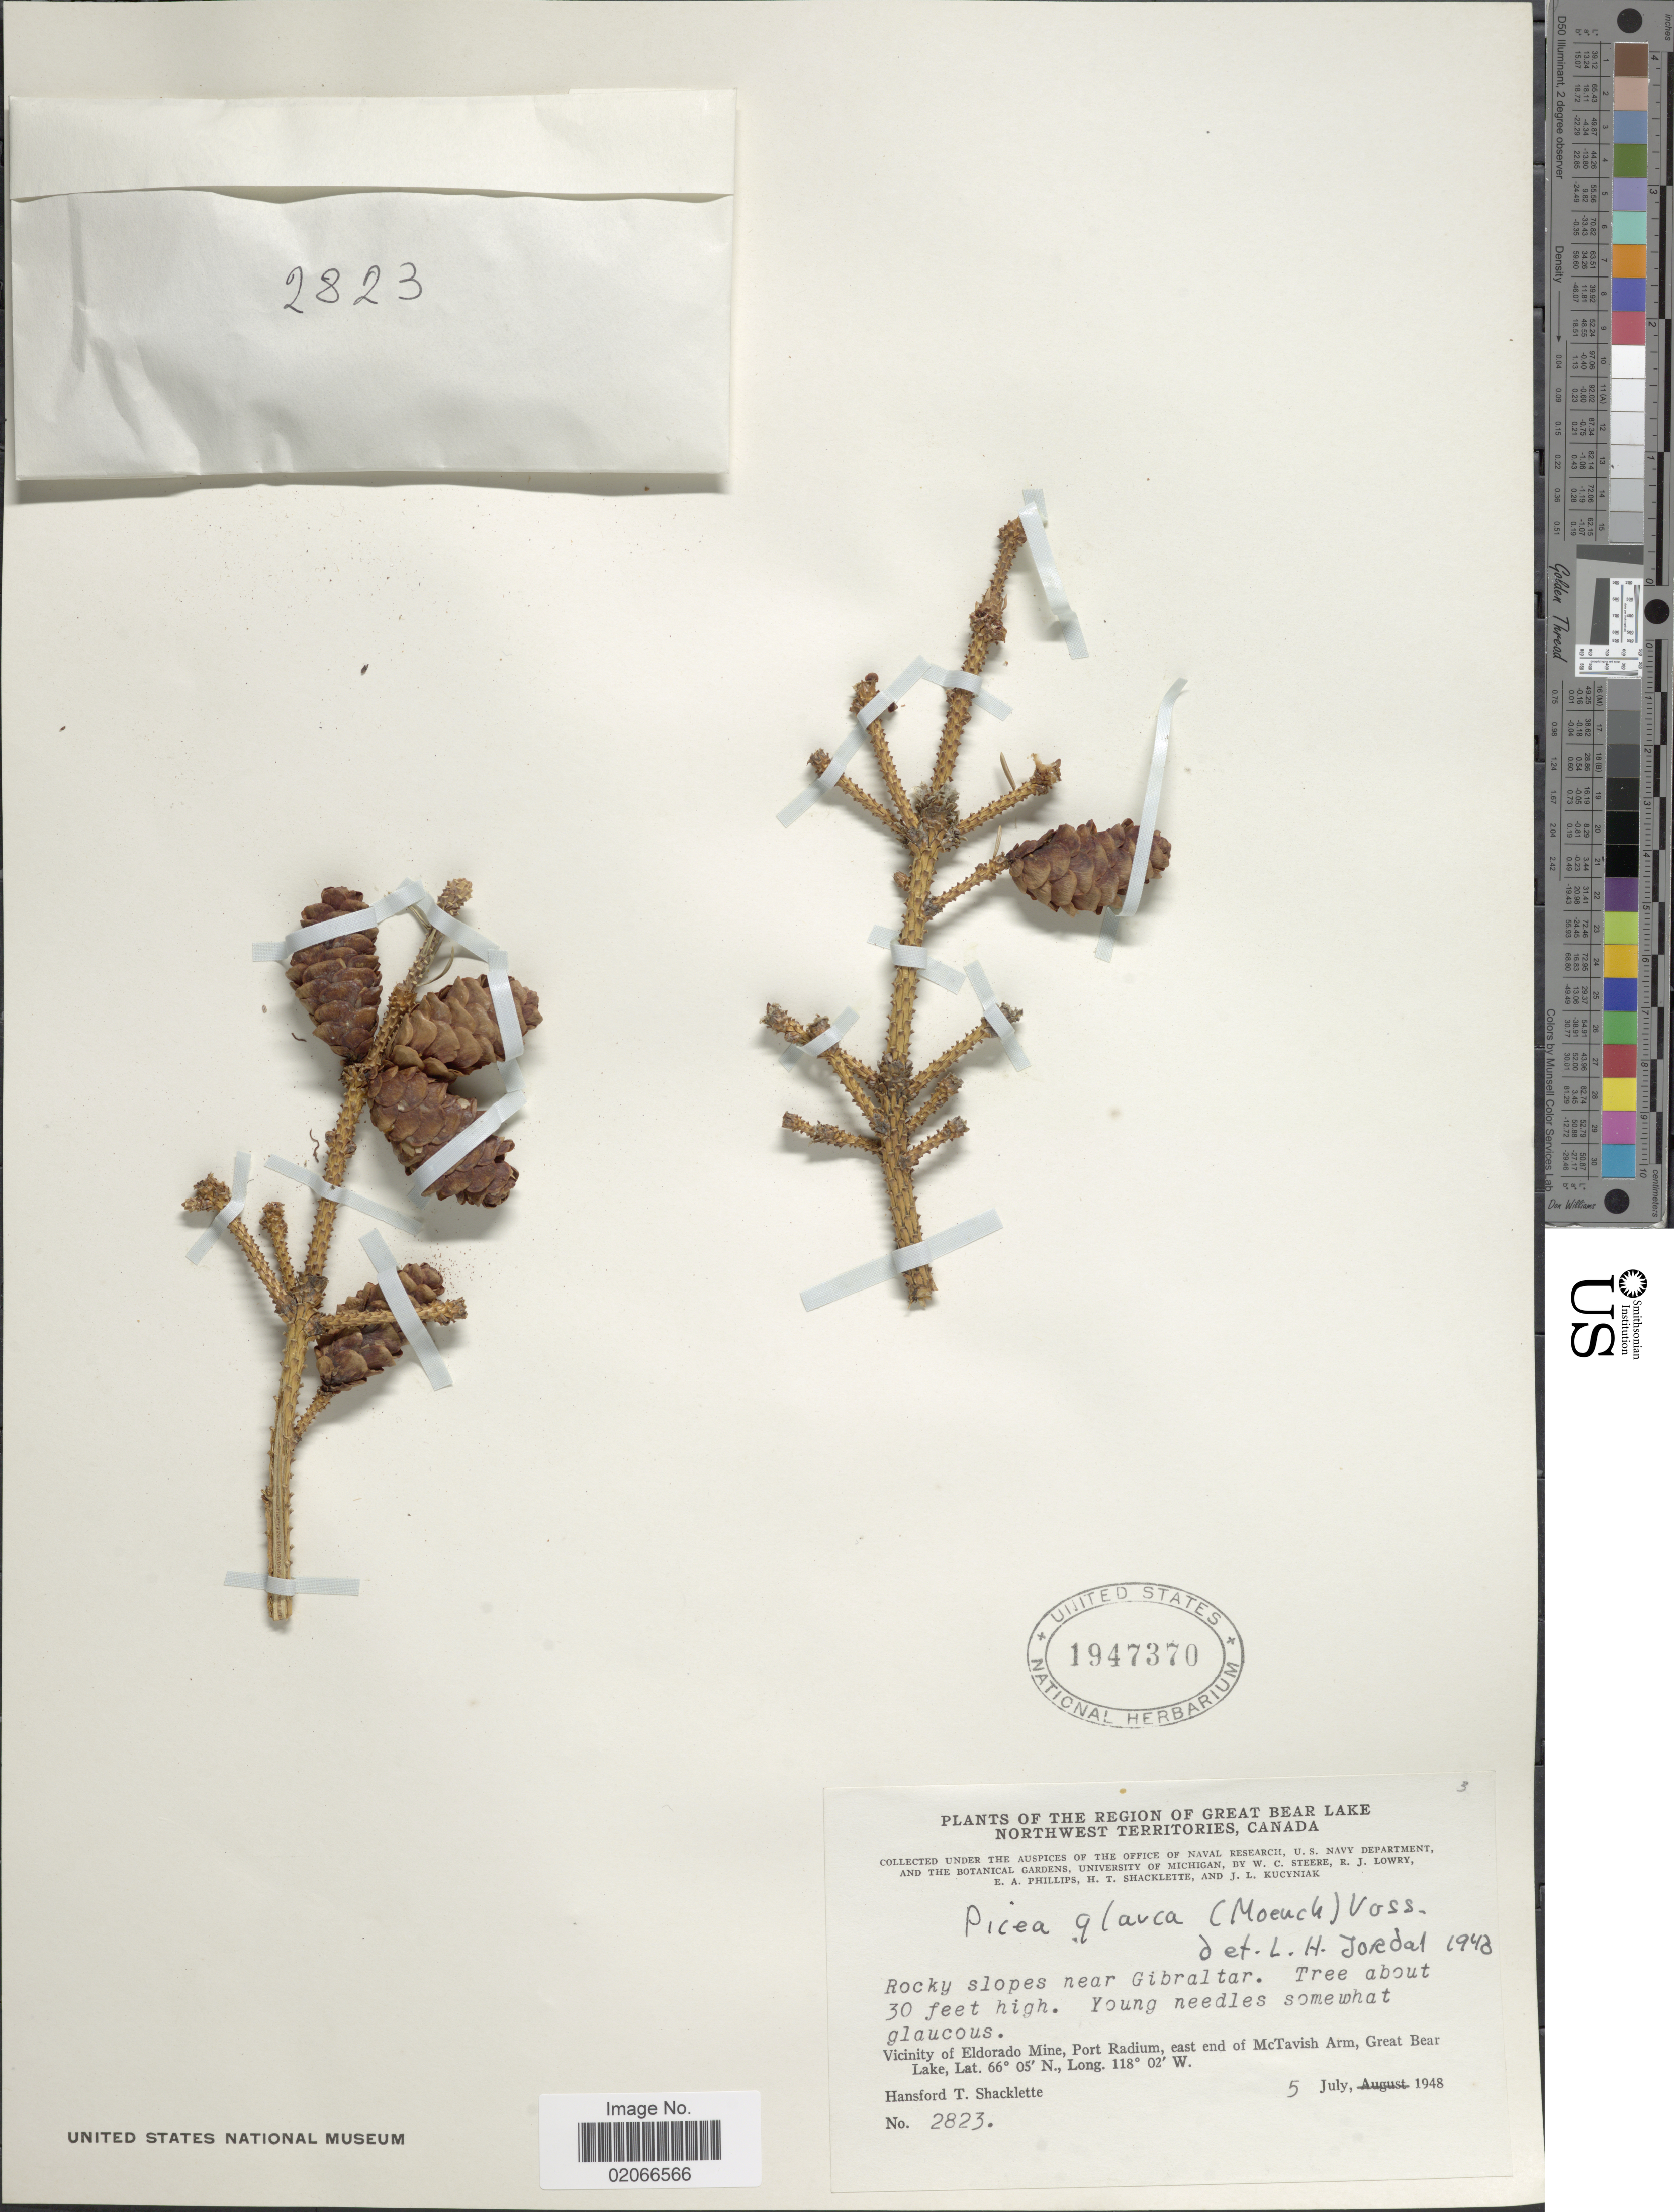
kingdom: Plantae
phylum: Tracheophyta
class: Pinopsida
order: Pinales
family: Pinaceae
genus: Picea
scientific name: Picea glauca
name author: (Moench) Voss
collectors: H. Schacklette, W. C. Steere, R. Lowry, E. Phillips & J. Kucyniak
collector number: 2823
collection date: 1948-07-05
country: Canada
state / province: Northwest Territories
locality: Region of Great Bear Lake, rocky slopes near Gibraltar, vicinity of Eldorado Mine, Port Radium, east end of McTavish Arm, Great Bear Lake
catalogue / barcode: US 1947370